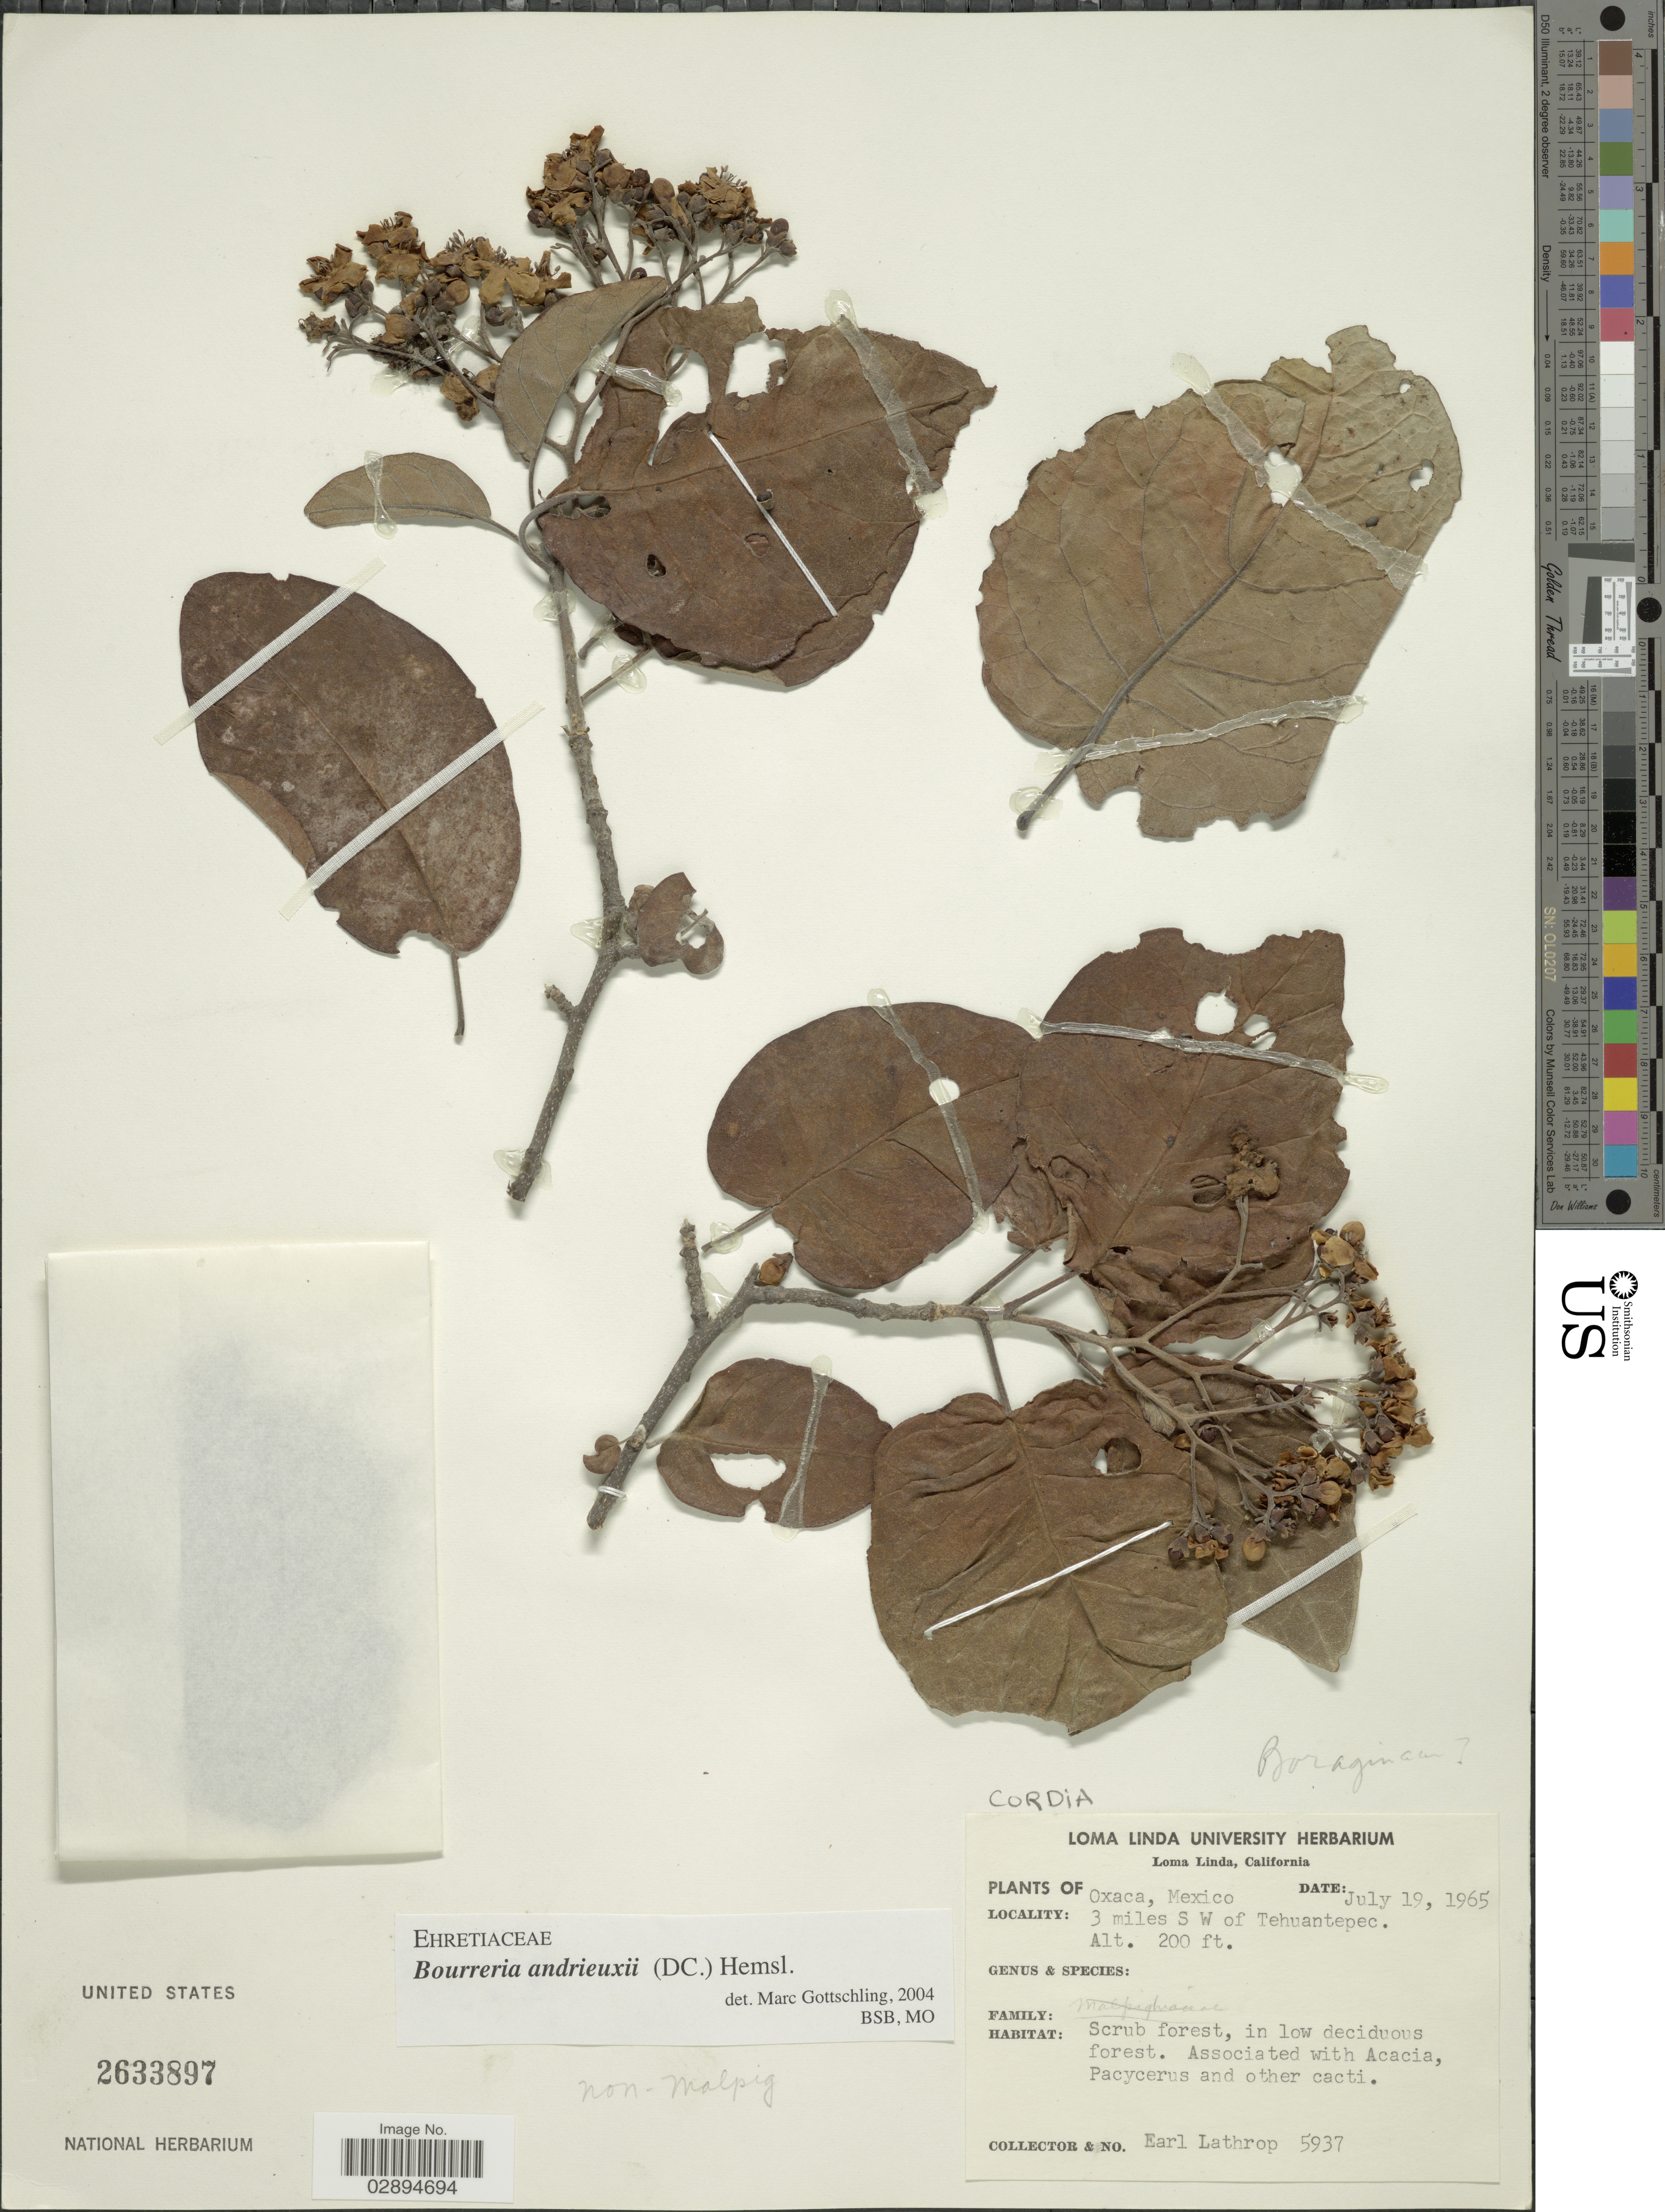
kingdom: Plantae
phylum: Tracheophyta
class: Magnoliopsida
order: Boraginales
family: Ehretiaceae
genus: Bourreria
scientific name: Bourreria andrieuxii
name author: Hemsl.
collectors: E. W. Lathrop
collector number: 5937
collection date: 1965-07-19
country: Mexico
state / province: Oaxaca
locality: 3 miles S W of Tehuantepec.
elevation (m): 61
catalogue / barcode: US 2633897